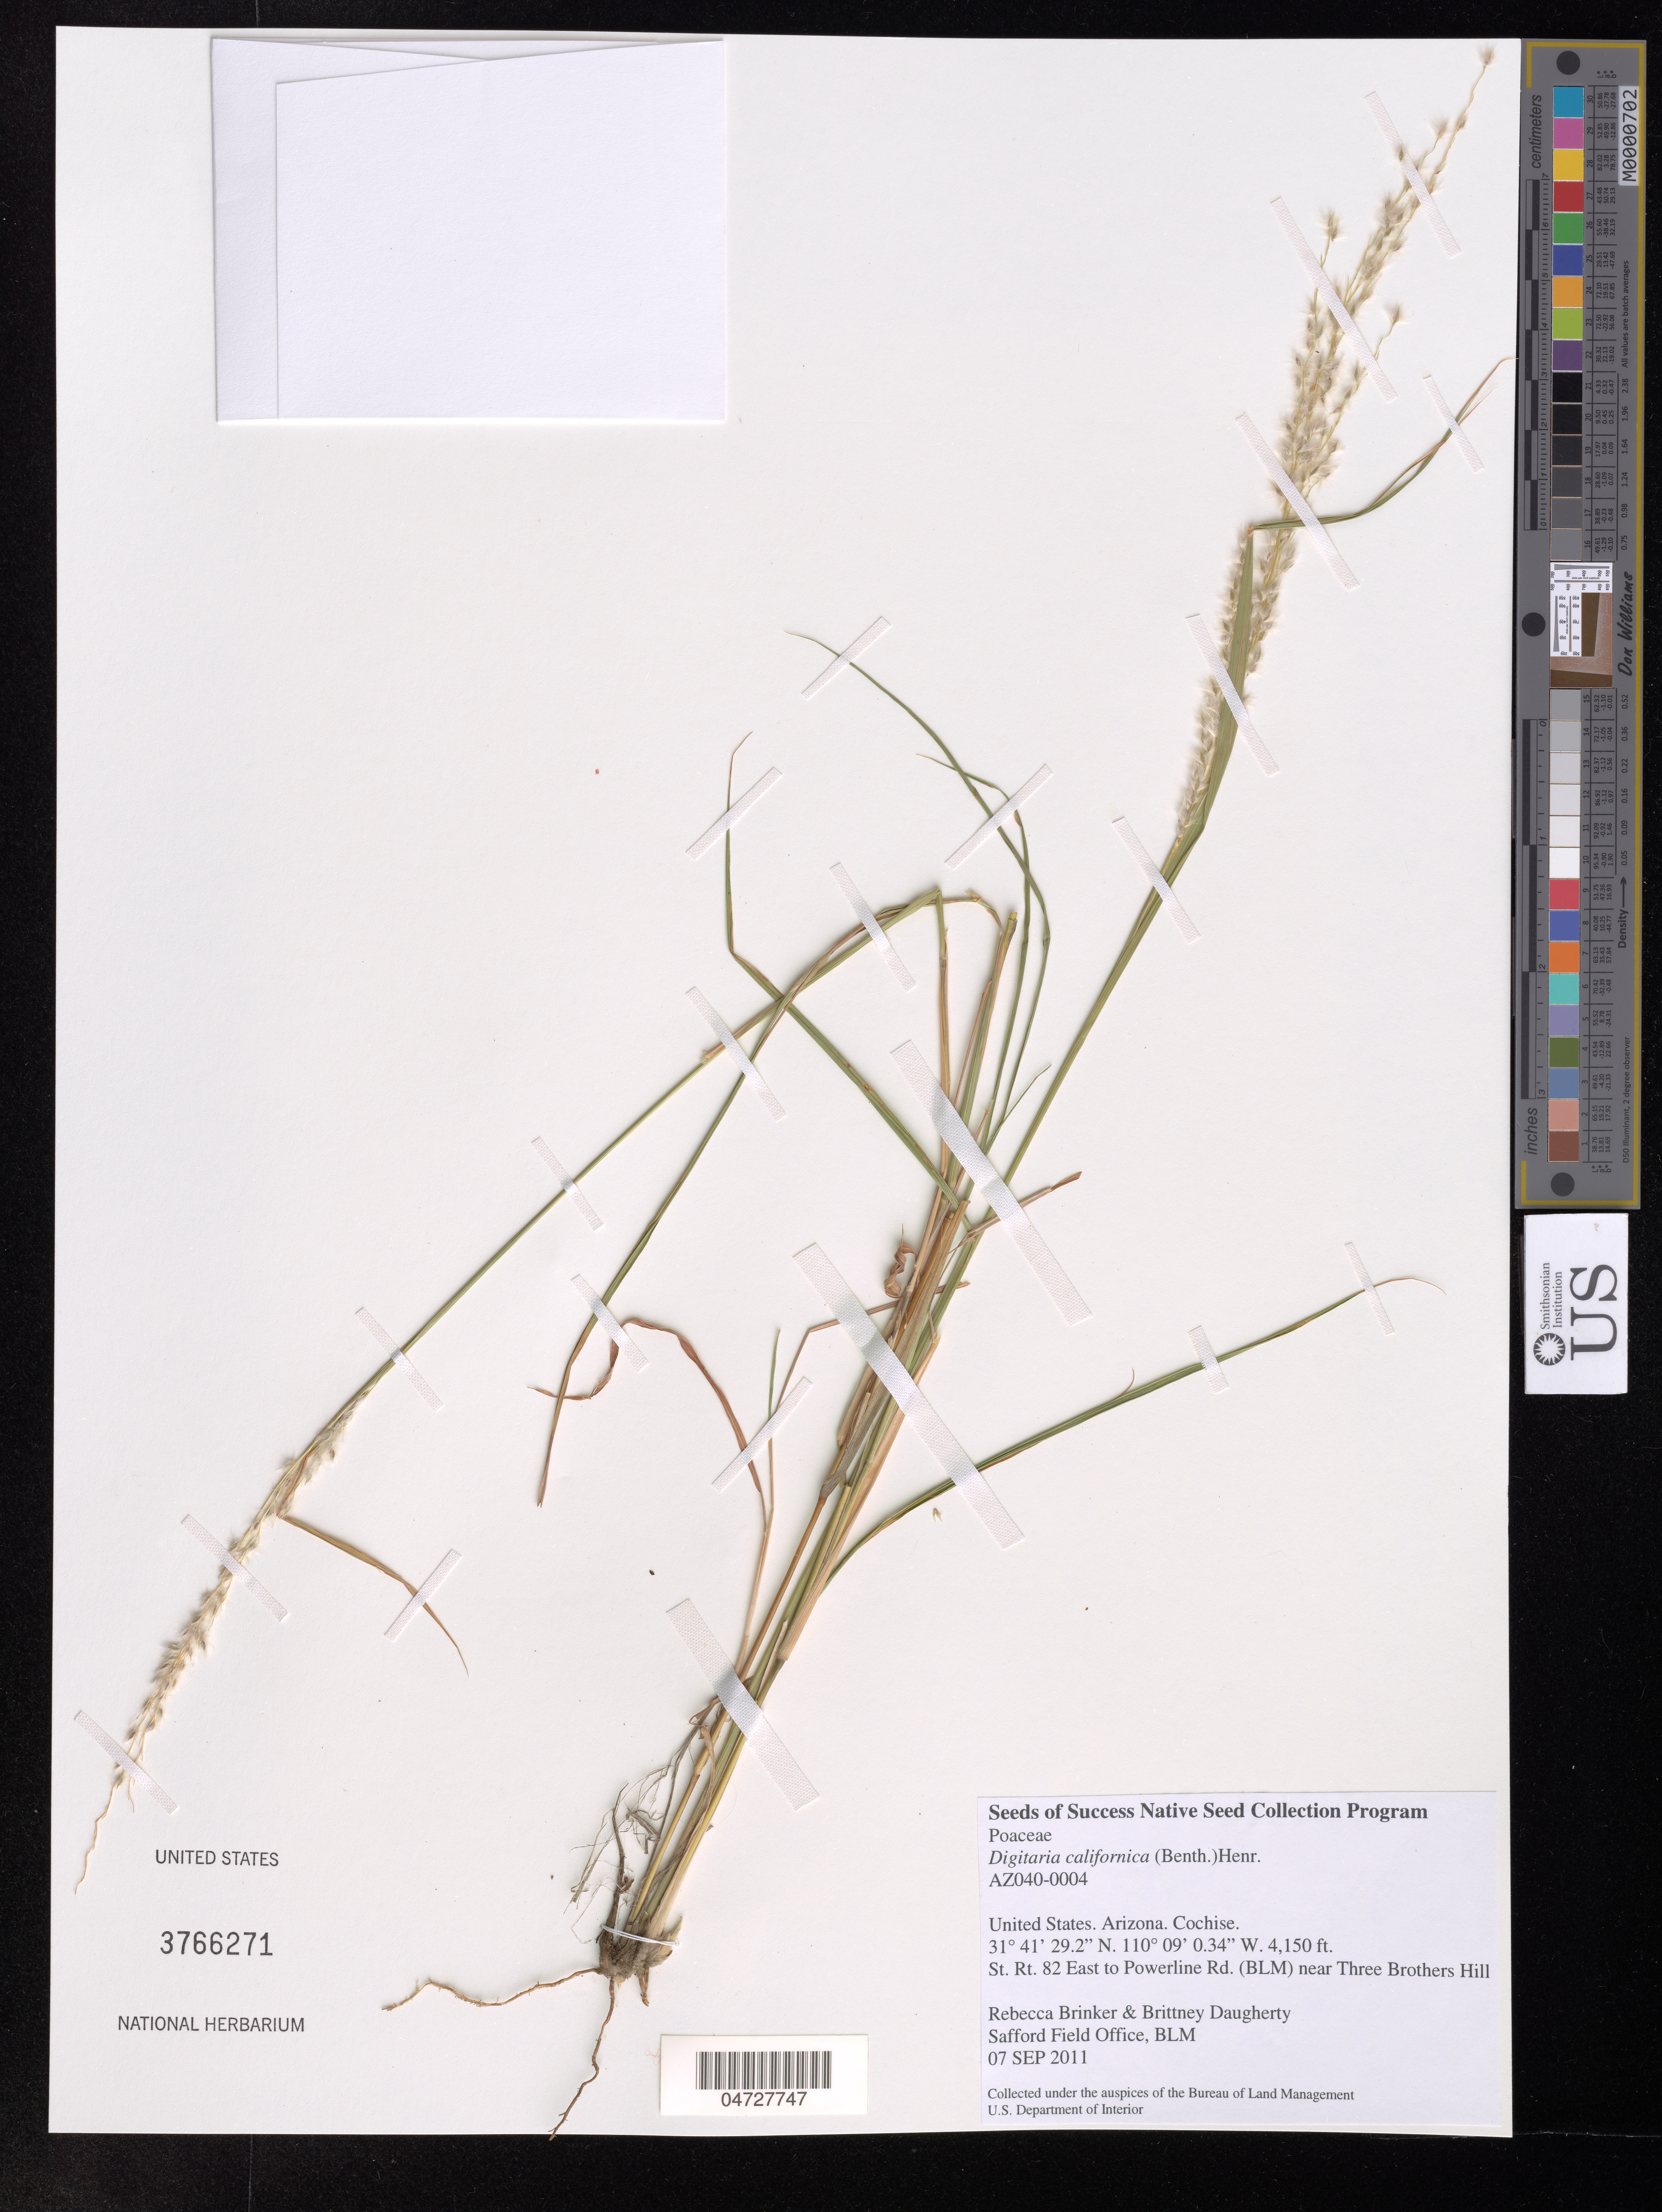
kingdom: Plantae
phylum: Tracheophyta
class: Liliopsida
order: Poales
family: Poaceae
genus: Digitaria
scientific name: Digitaria californica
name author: (Benth.) Henr.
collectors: R. Brinker & B. Daugherty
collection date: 2011-09-07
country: United States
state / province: Arizona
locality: Cochise. St. Rt. 82 East to Powerline Rd. (BLM) near Three Brothers Hill.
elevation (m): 1265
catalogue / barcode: US 3766271